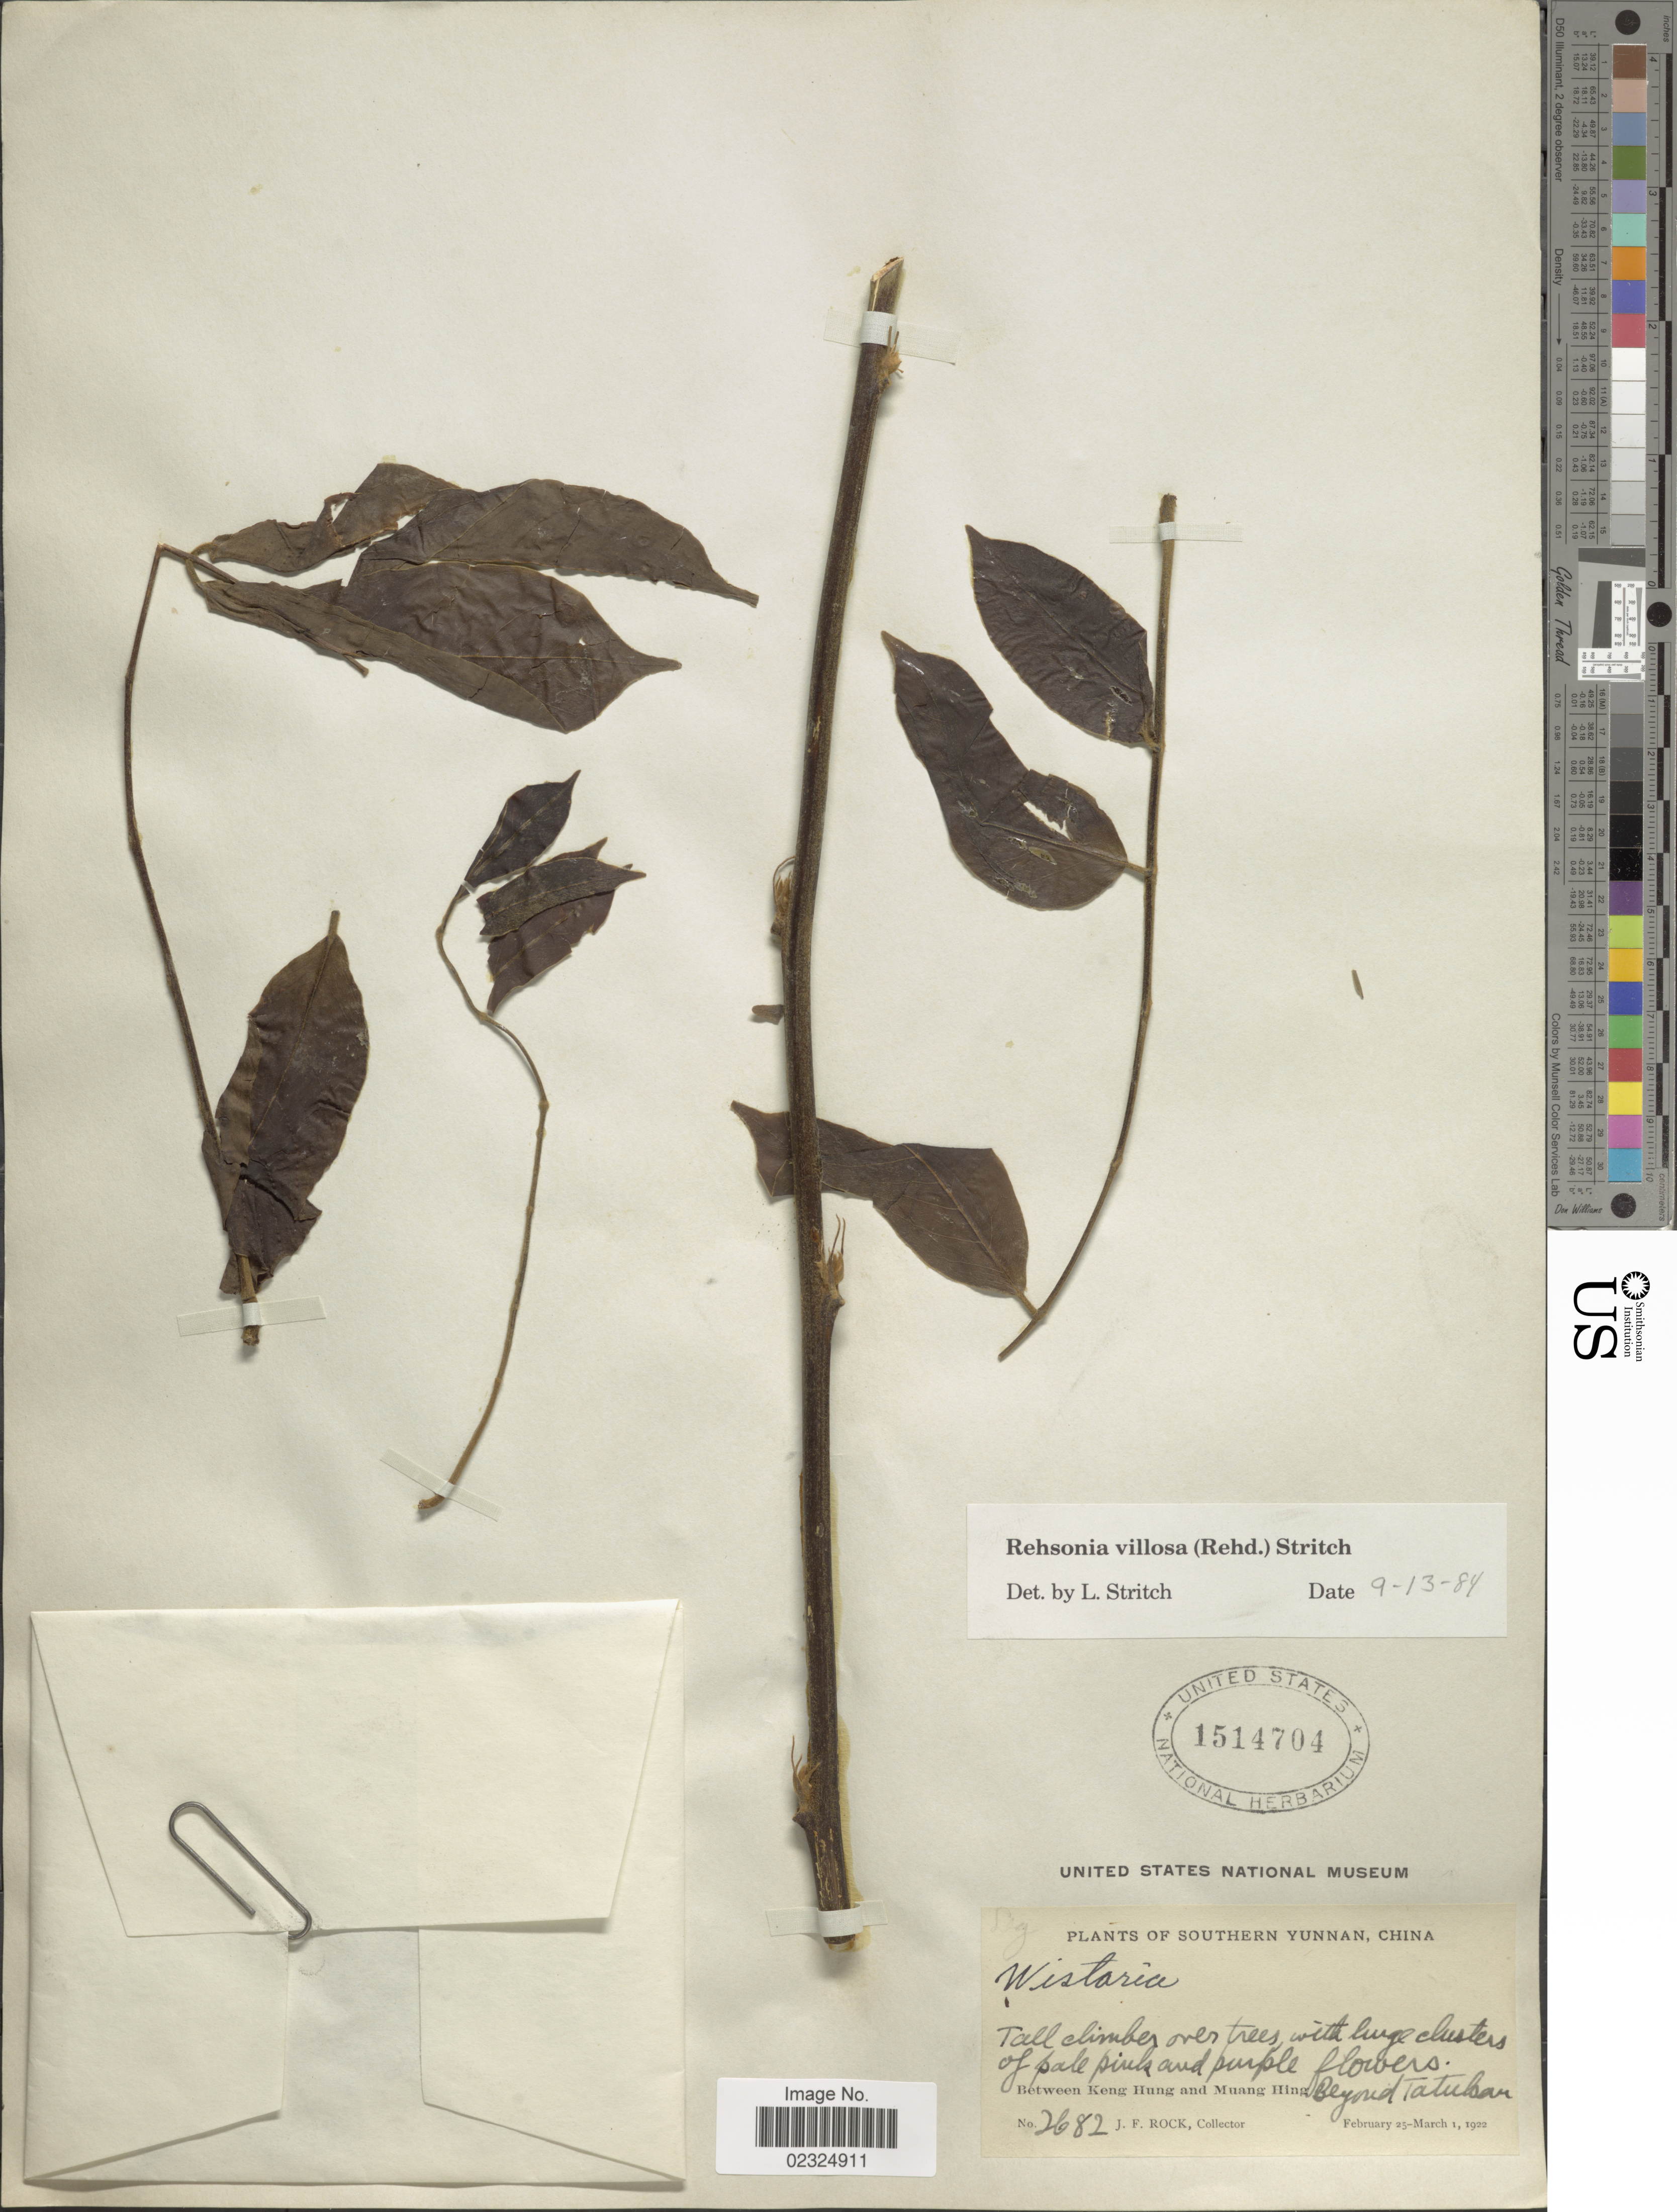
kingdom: Plantae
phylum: Tracheophyta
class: Magnoliopsida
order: Fabales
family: Fabaceae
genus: Wisteria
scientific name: Wisteria villosa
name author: Rehder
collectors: J. Rock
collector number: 2682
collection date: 1922-02-25/1922-03-01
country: China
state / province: Yunnan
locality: Southern Yunnan, between Keng Hung and Muang Hing, beyond Tatukan.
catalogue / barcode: US 1514704